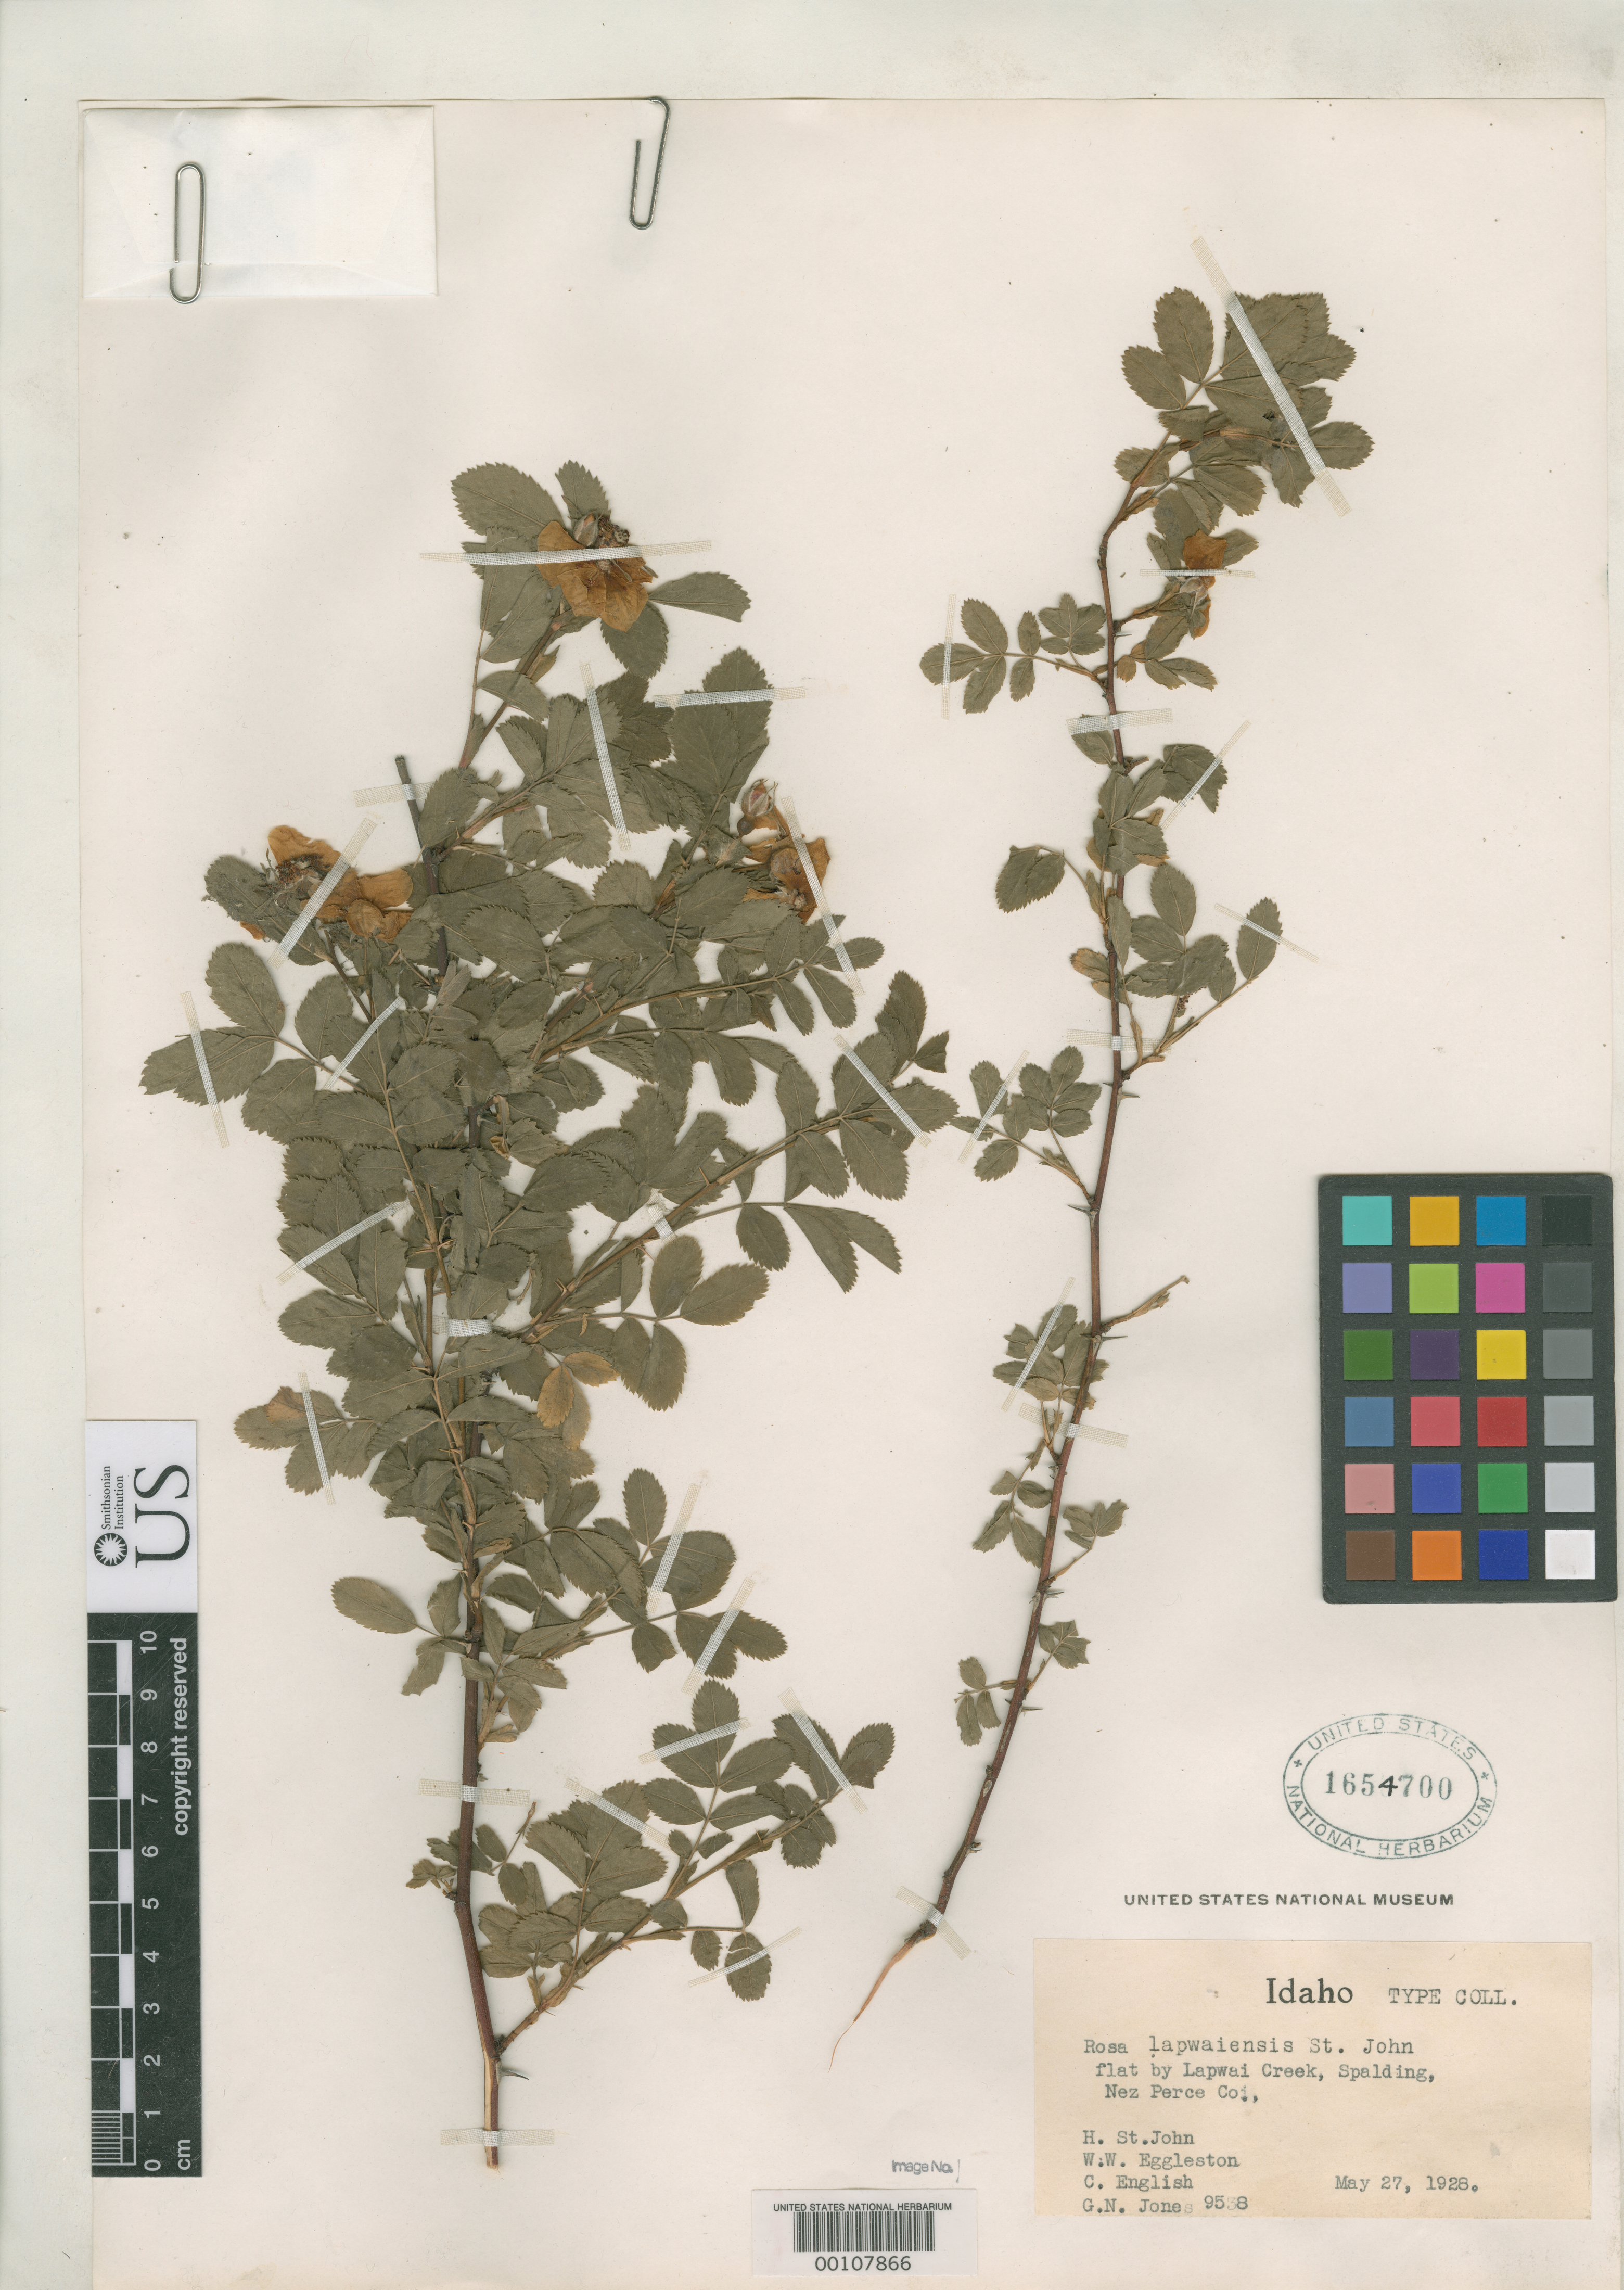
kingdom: Plantae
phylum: Tracheophyta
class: Magnoliopsida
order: Rosales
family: Rosaceae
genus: Rosa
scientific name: Rosa lapwaiensis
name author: H. St. John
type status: Isotype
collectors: H. St. John, W. W. Eggleston, C. English & G. N. Jones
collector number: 9538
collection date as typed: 27 May 1925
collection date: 1925-05-27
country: United States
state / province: Idaho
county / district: Nez Perce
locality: Flat by Lapwai Creek, Spalding.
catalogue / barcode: US 1654700